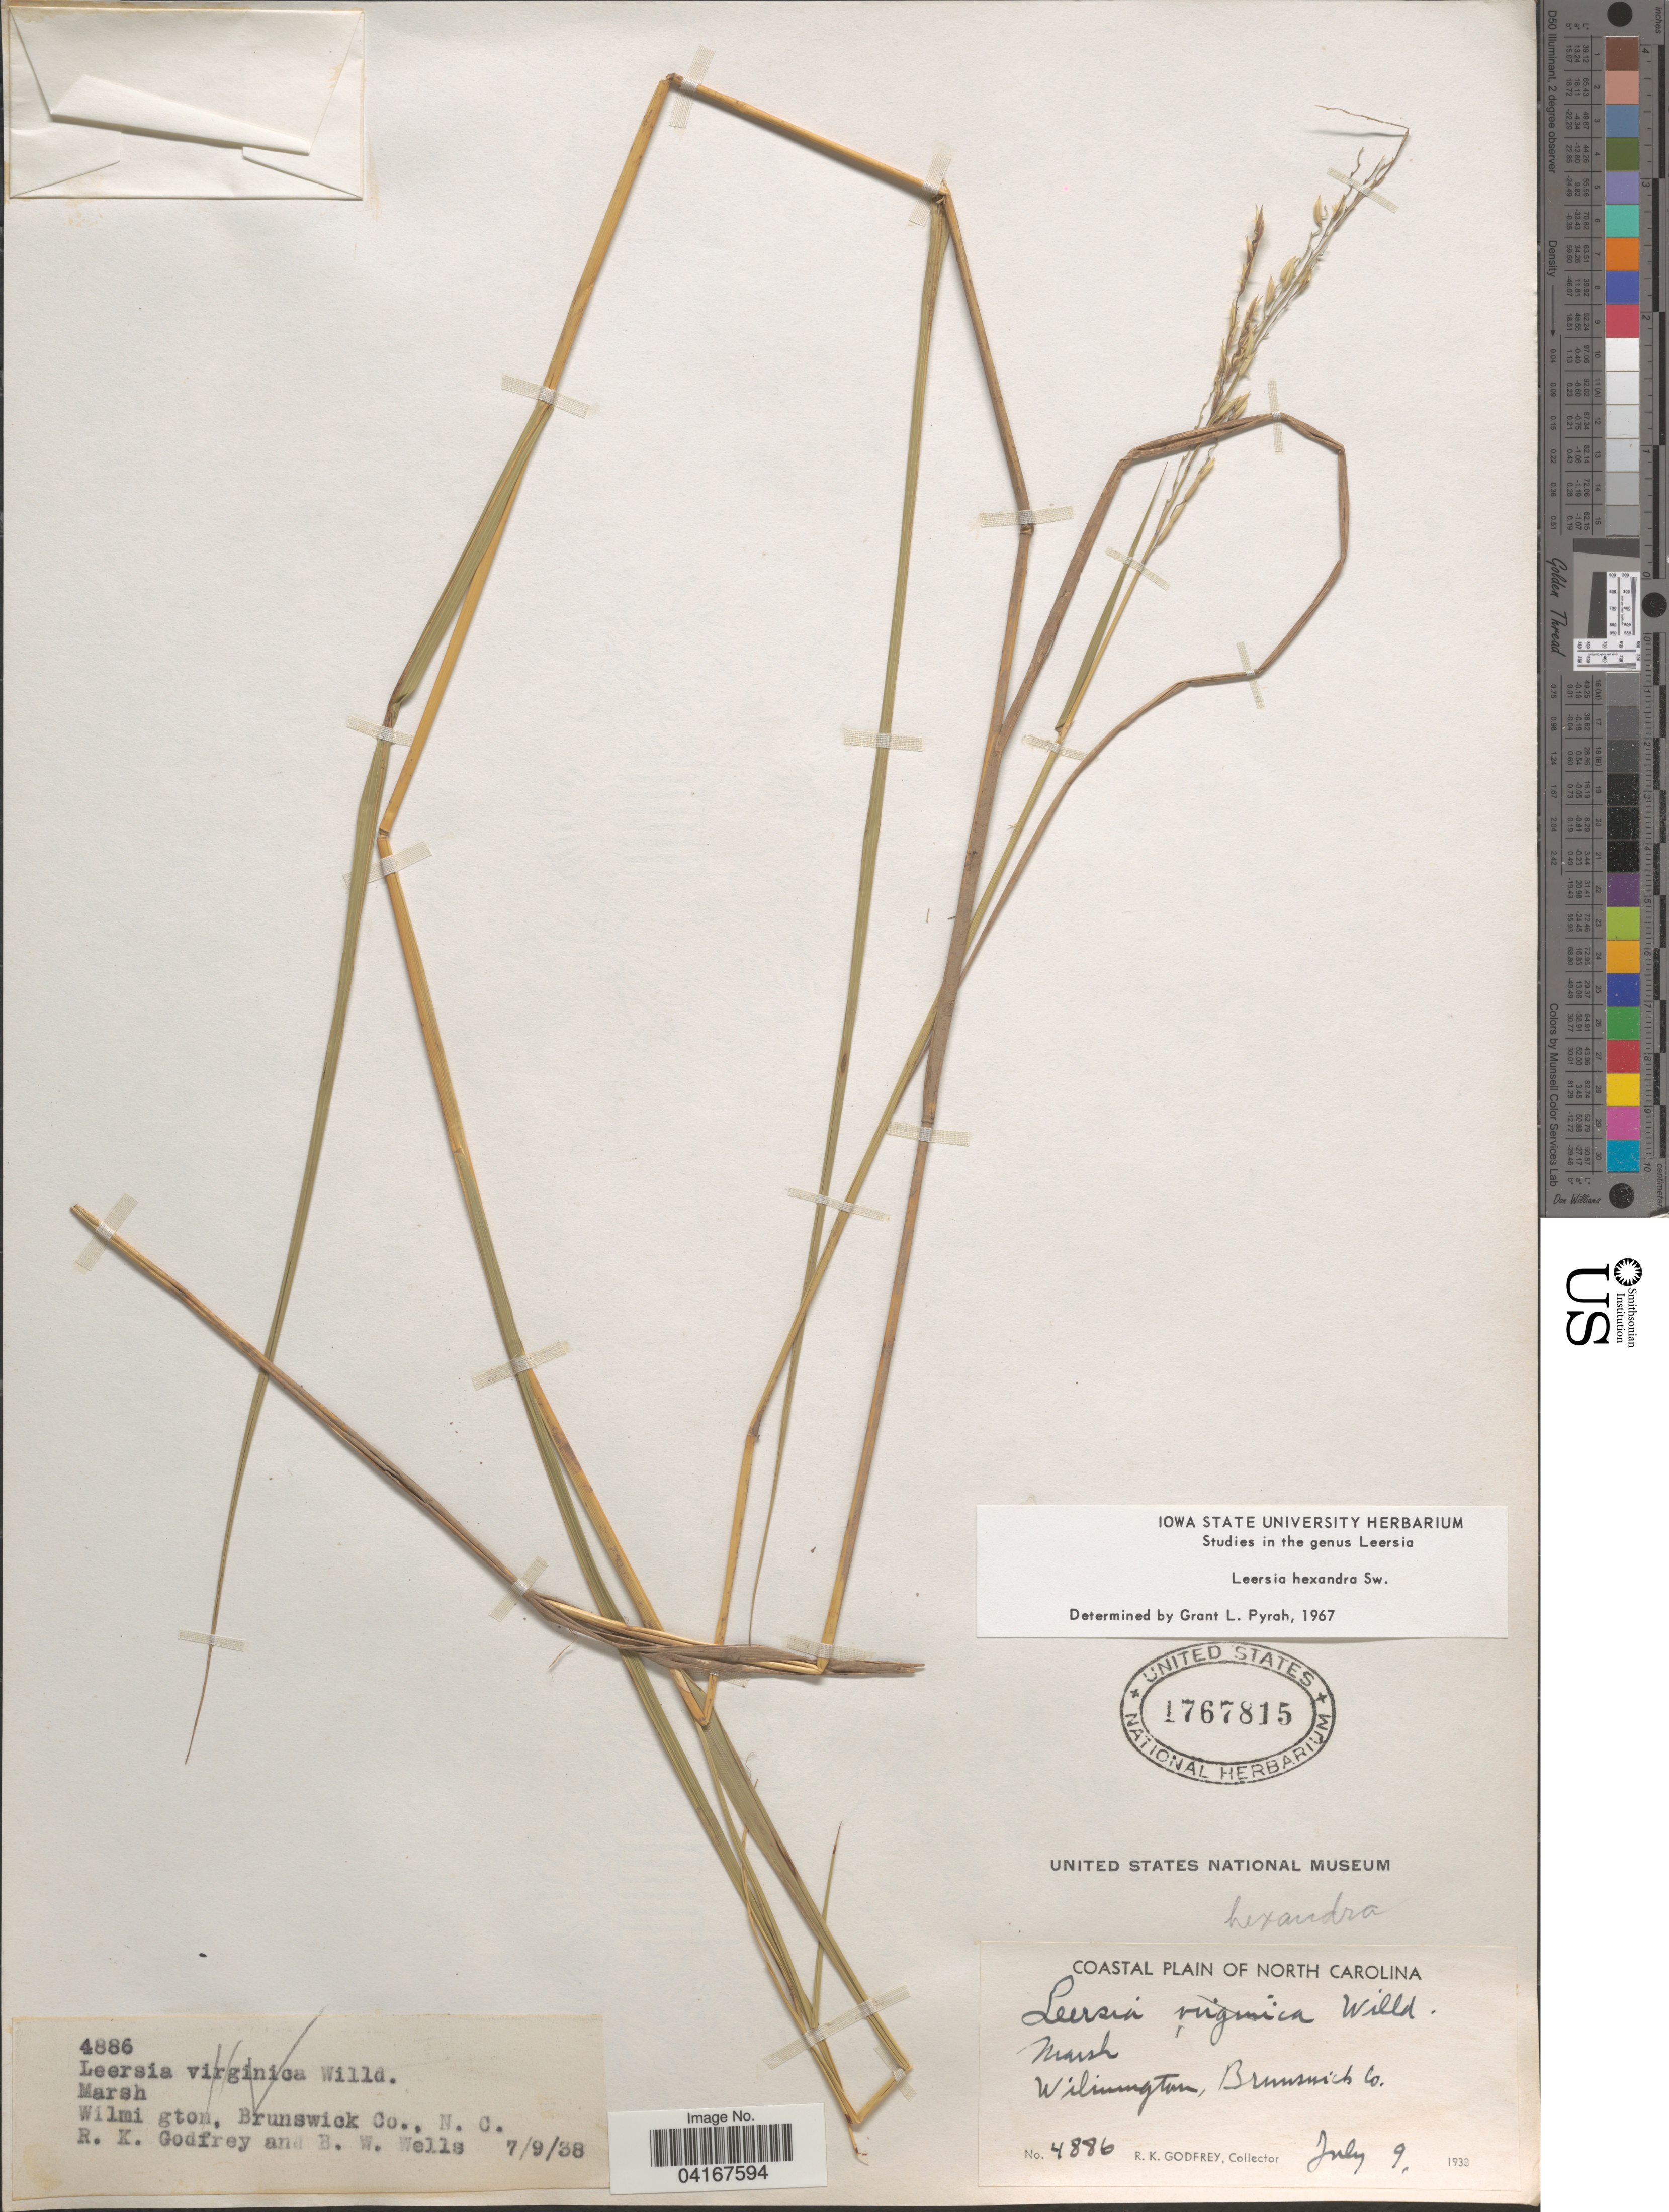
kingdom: Plantae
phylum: Tracheophyta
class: Liliopsida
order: Poales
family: Poaceae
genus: Leersia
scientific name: Leersia hexandra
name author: Sw.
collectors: R. K. Godfrey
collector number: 4886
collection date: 1938-07-09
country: United States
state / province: North Carolina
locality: Wilmington, Brunswick Co.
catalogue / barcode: US 1767815